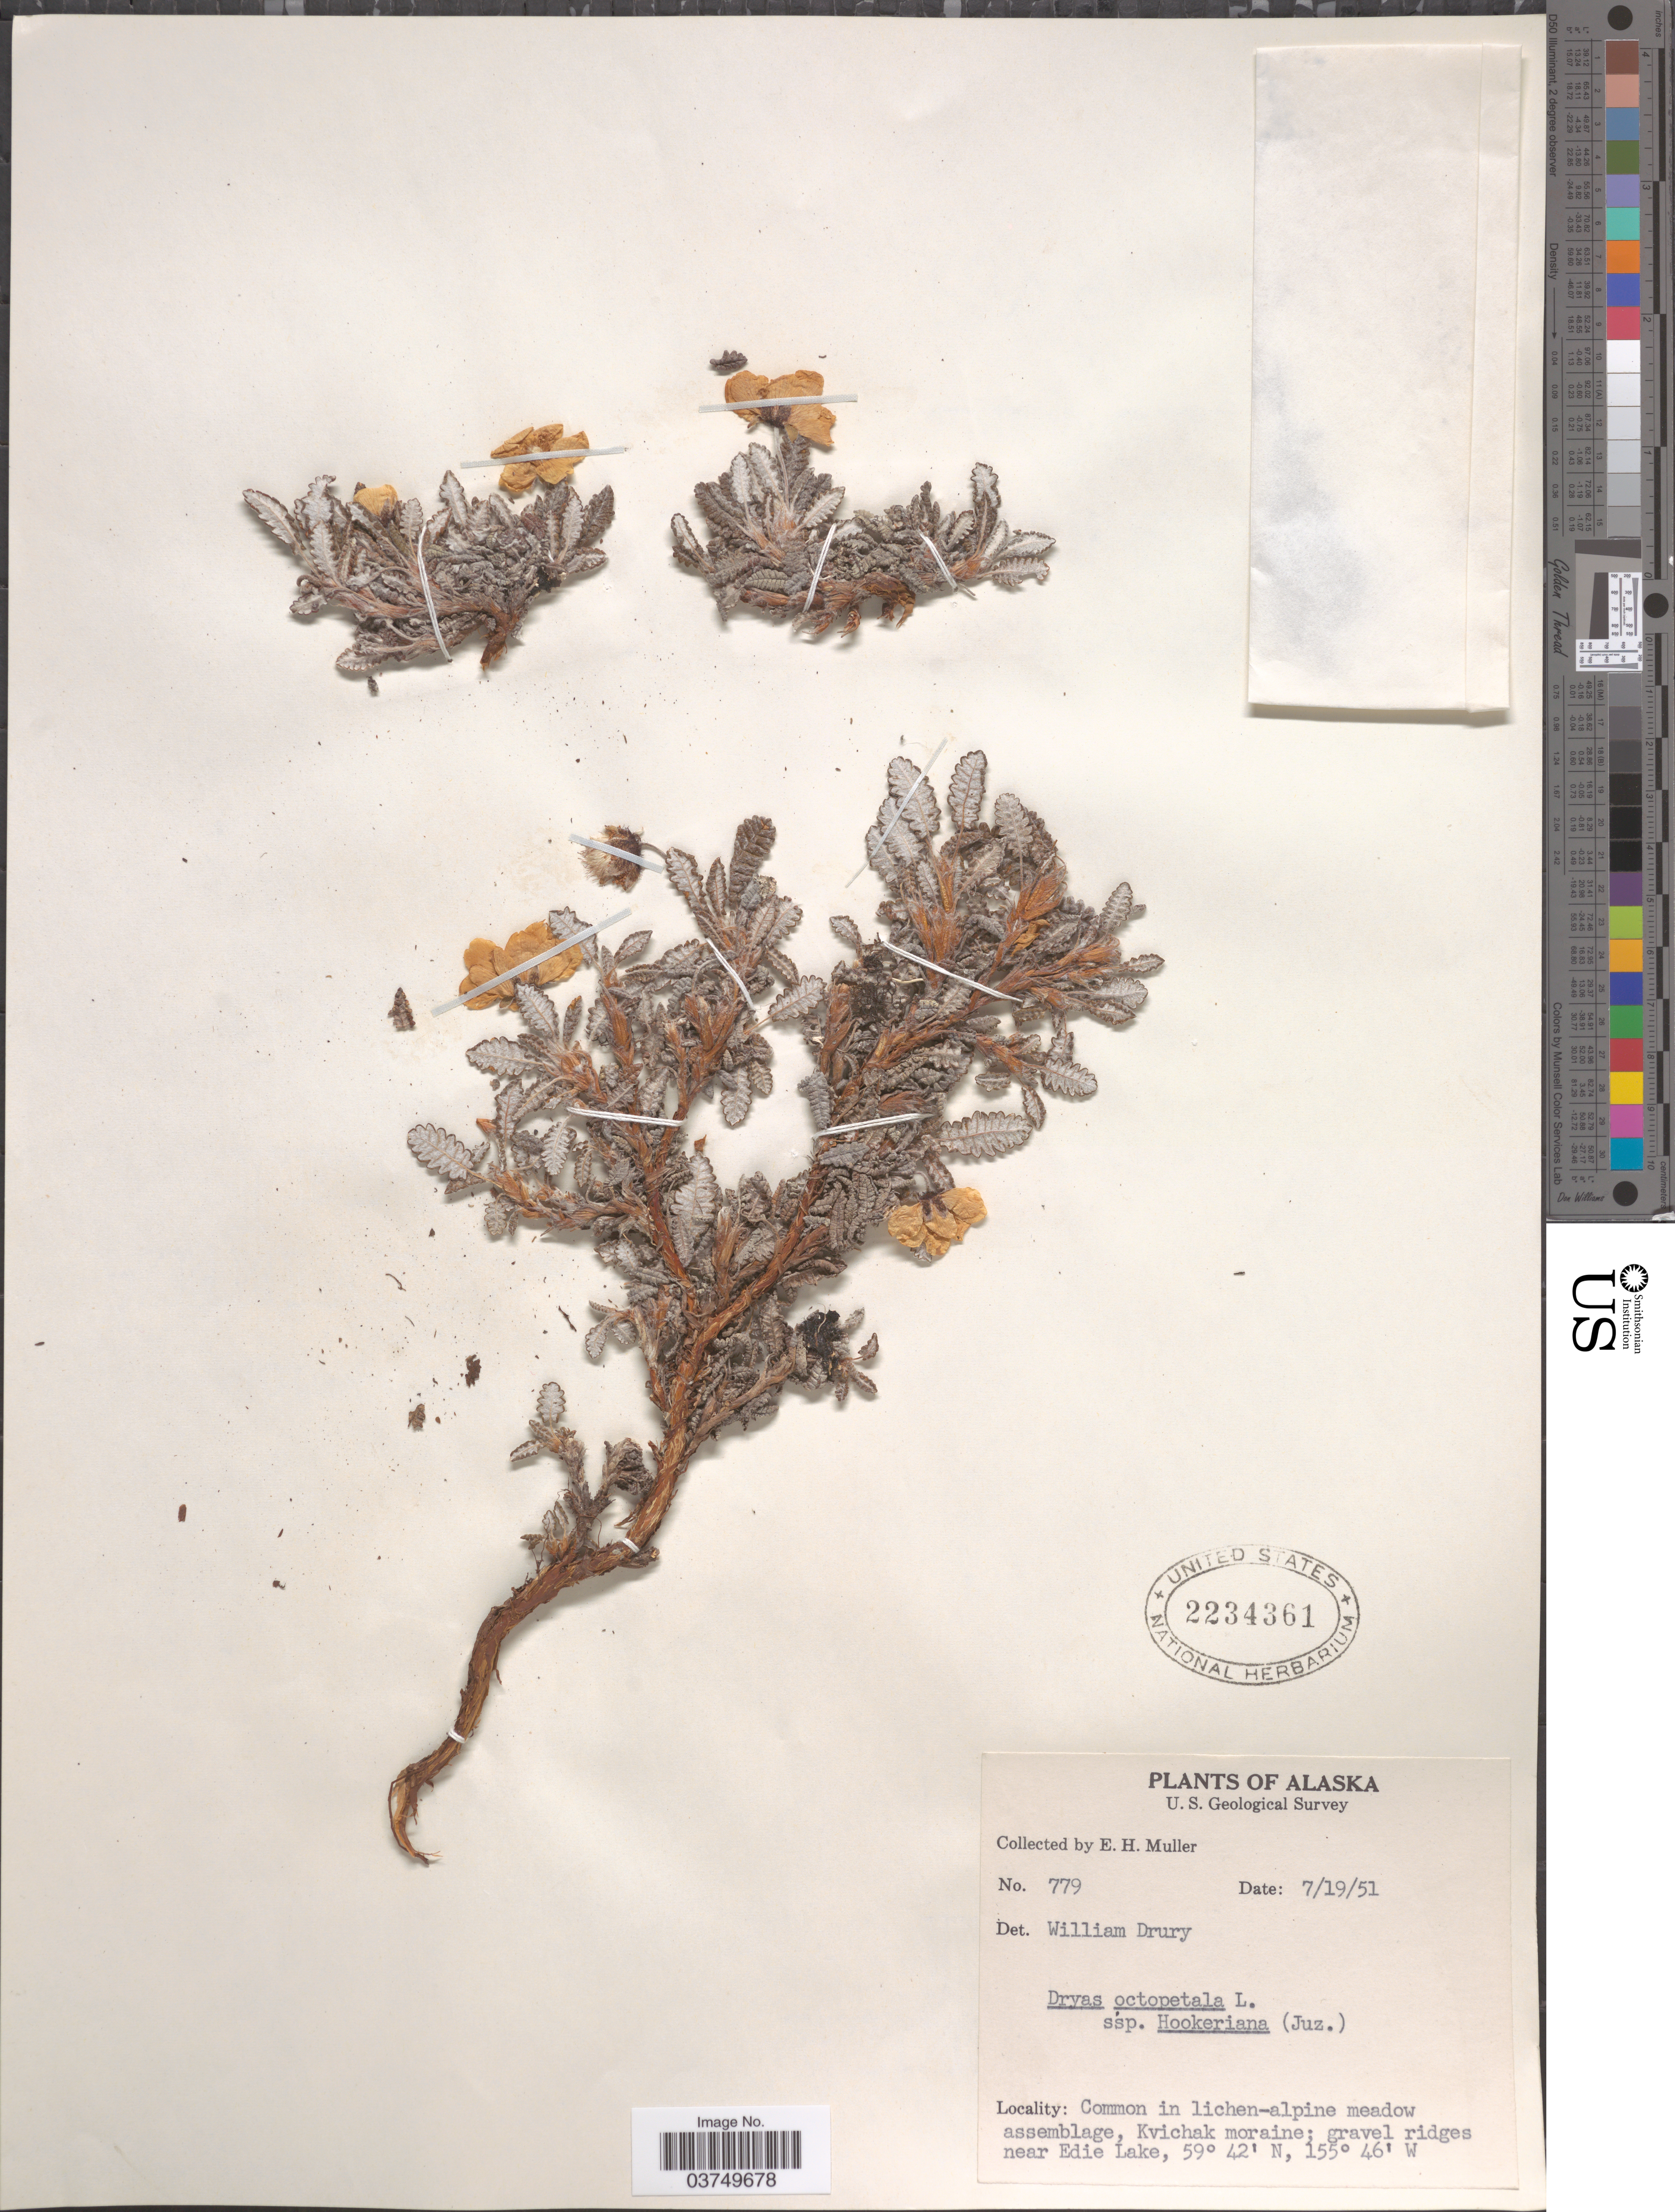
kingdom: Plantae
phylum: Tracheophyta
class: Magnoliopsida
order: Rosales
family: Rosaceae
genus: Dryas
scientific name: Dryas octopetala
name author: L.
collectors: E. H. Muller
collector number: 779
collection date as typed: Transcribed d/m/y: 19/7/51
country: United States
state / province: Alaska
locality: Kvichak moraine; gravel ridges near Edie Lake.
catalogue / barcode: US 2234361